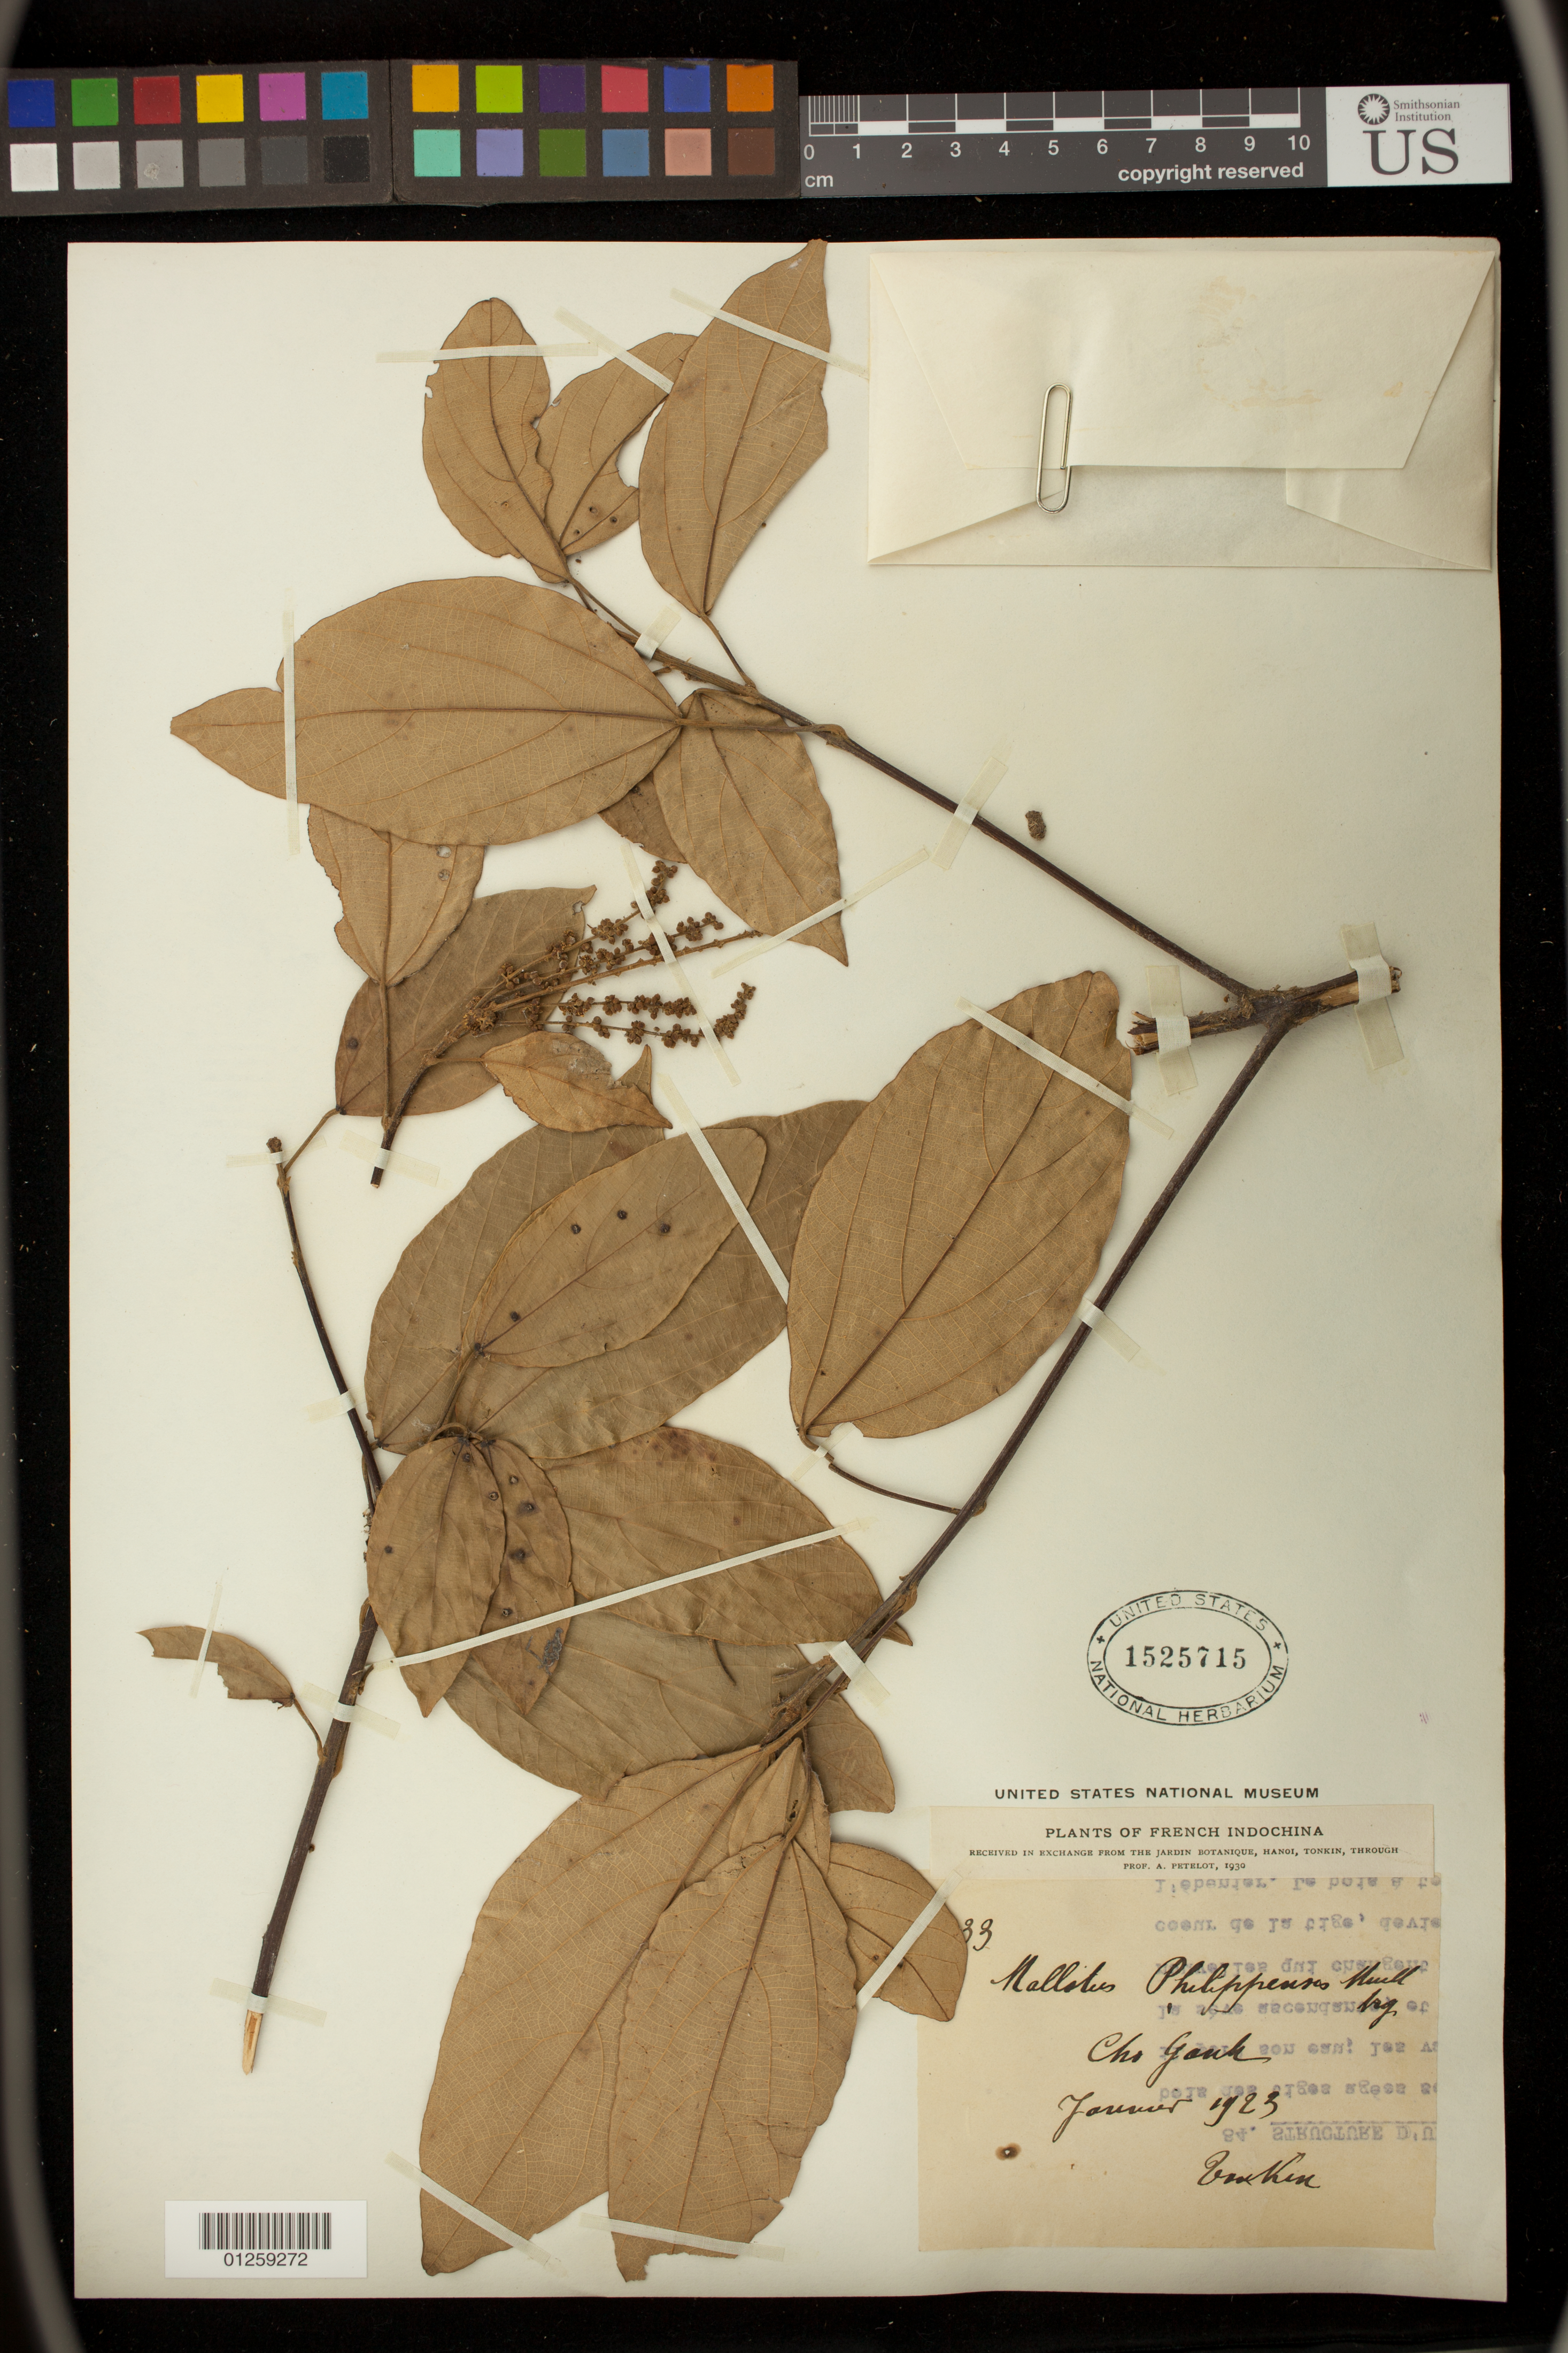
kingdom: Plantae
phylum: Tracheophyta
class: Magnoliopsida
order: Malpighiales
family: Euphorbiaceae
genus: Mallotus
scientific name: Mallotus philippensis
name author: (Lam.) Müll. Arg.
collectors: A. Petelot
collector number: XX33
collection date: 1923-01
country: Vietnam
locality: Cho Ganh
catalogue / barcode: US 1525715